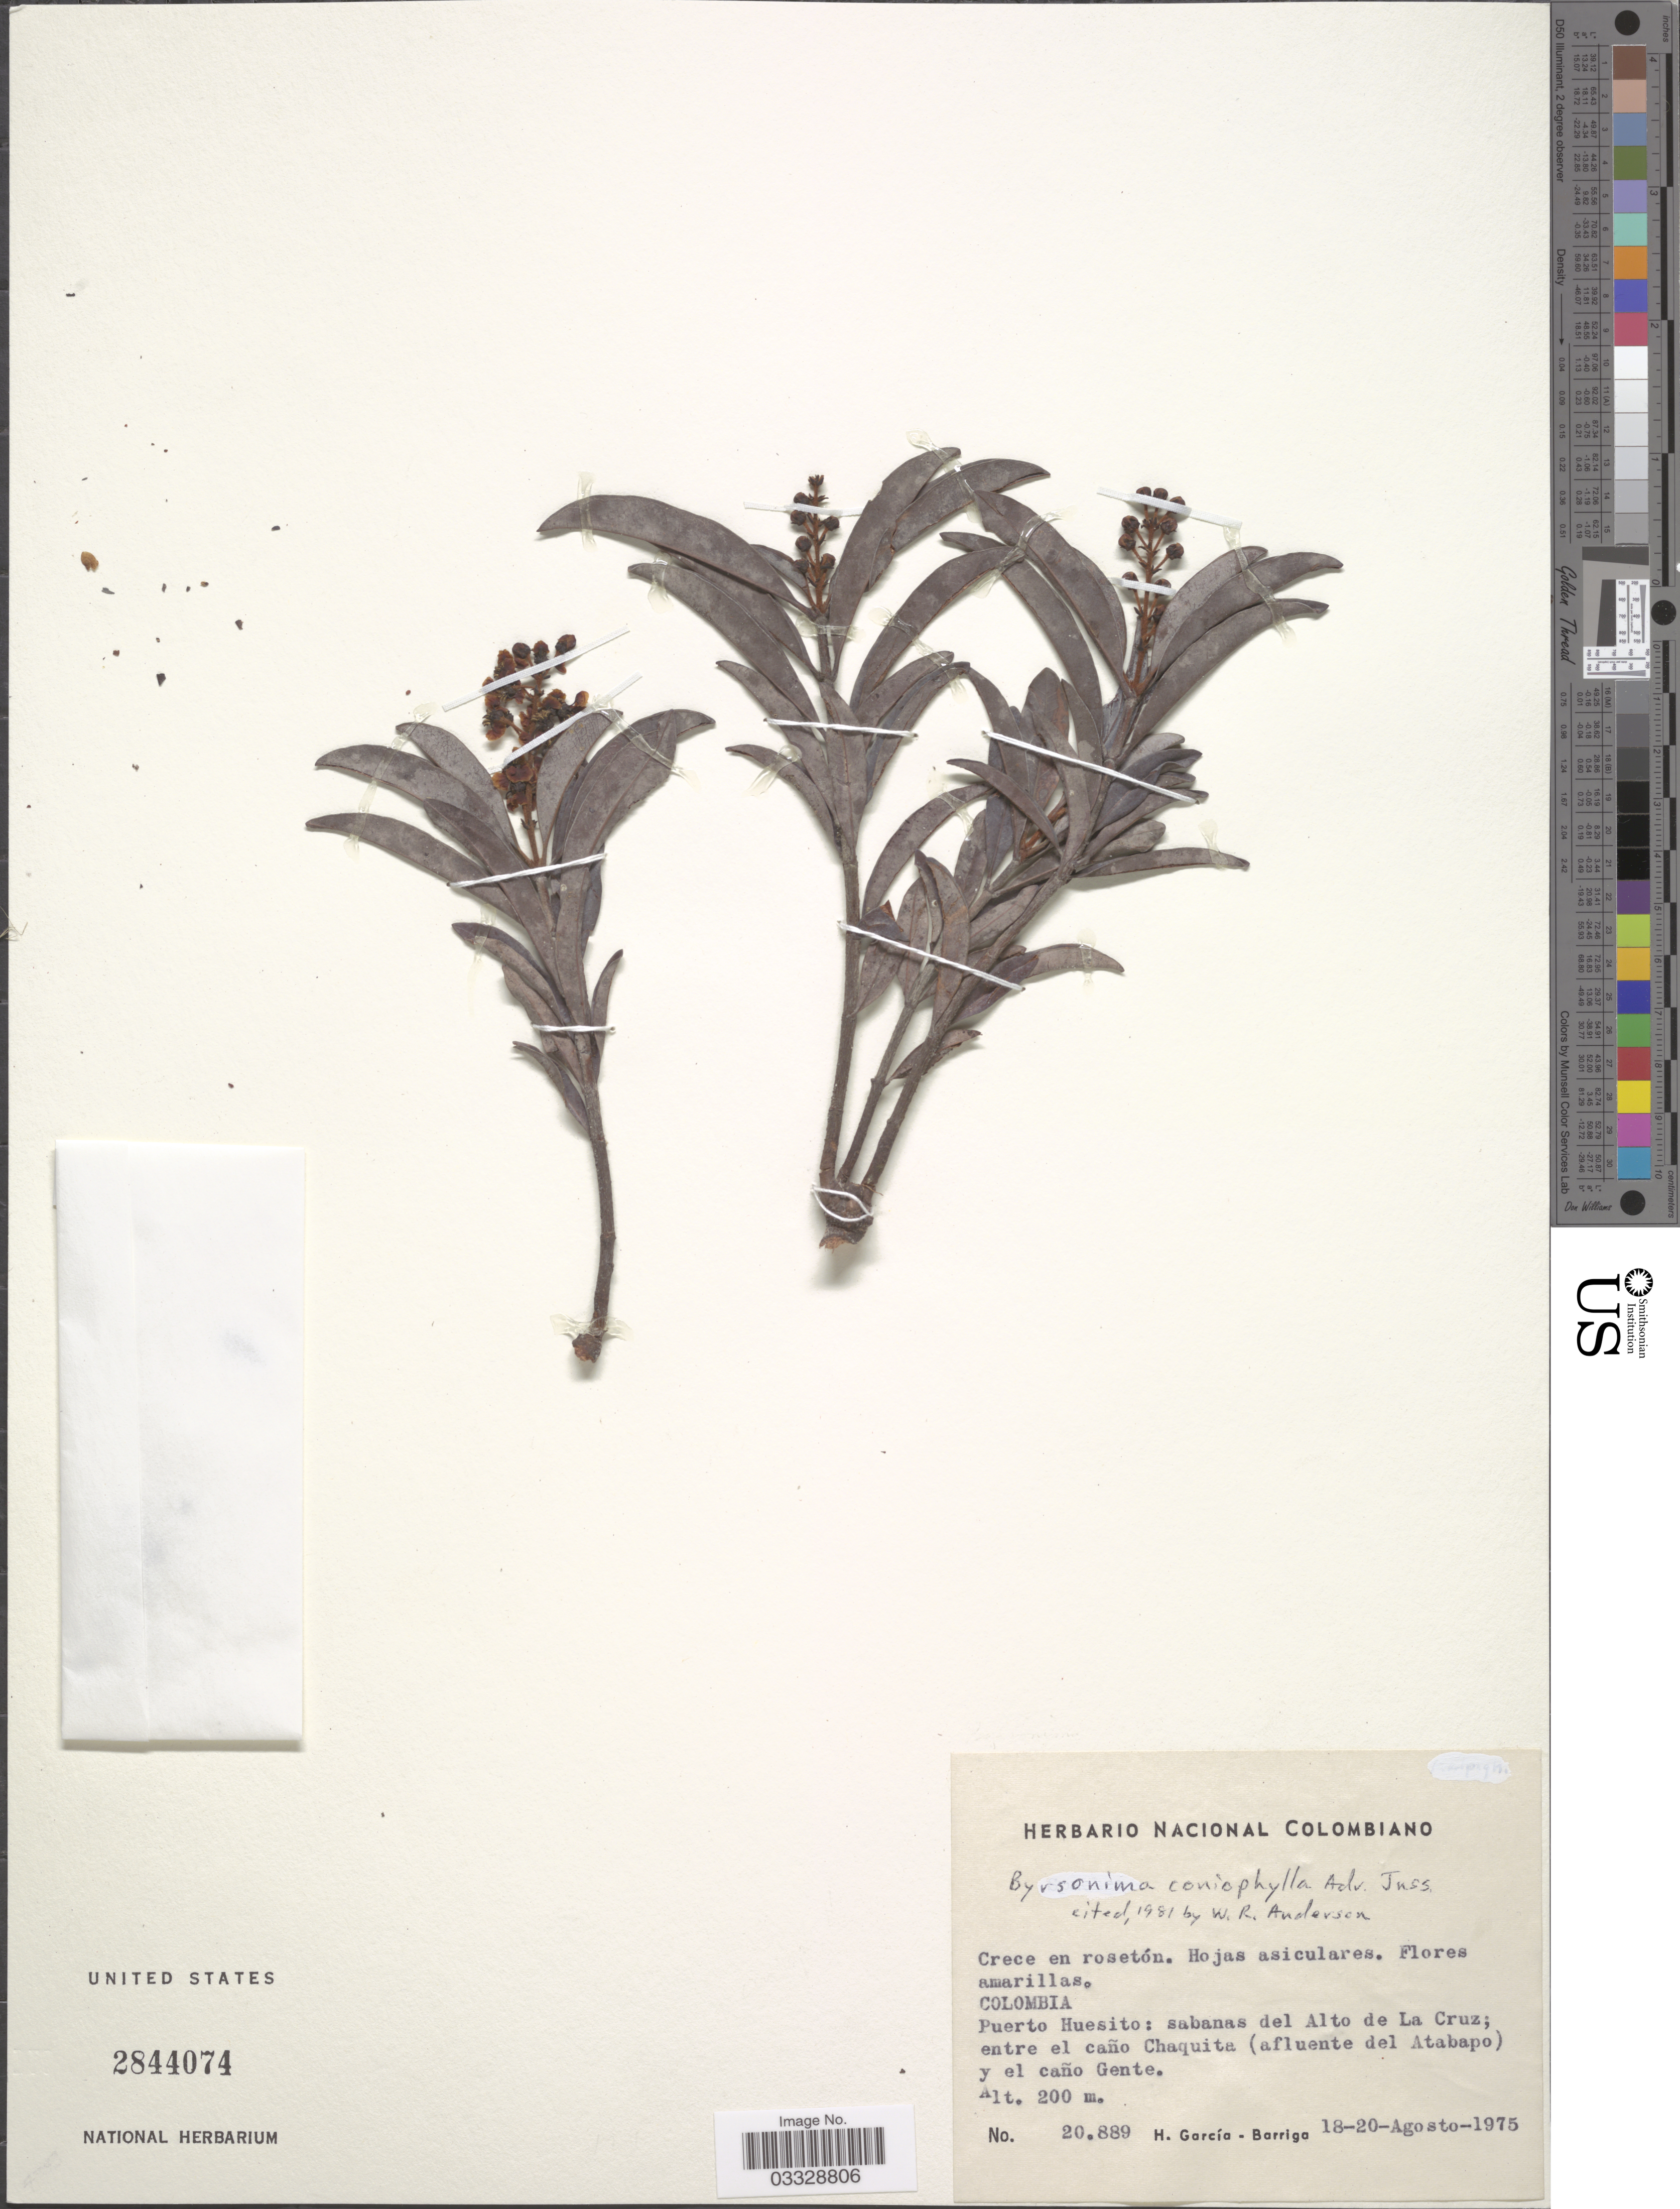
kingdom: Plantae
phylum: Tracheophyta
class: Magnoliopsida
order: Malpighiales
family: Malpighiaceae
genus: Byrsonima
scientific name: Byrsonima coniophylla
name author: A. Juss.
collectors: H. García Barriga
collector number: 20889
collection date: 1975-08-18/1975-08-20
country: Colombia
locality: Puerto Huesito: sabanas del Alto de La Cruz; entre el caño Chaquita (afluente del Atabapo) y el caño Gente.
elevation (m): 200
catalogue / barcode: US 2844074